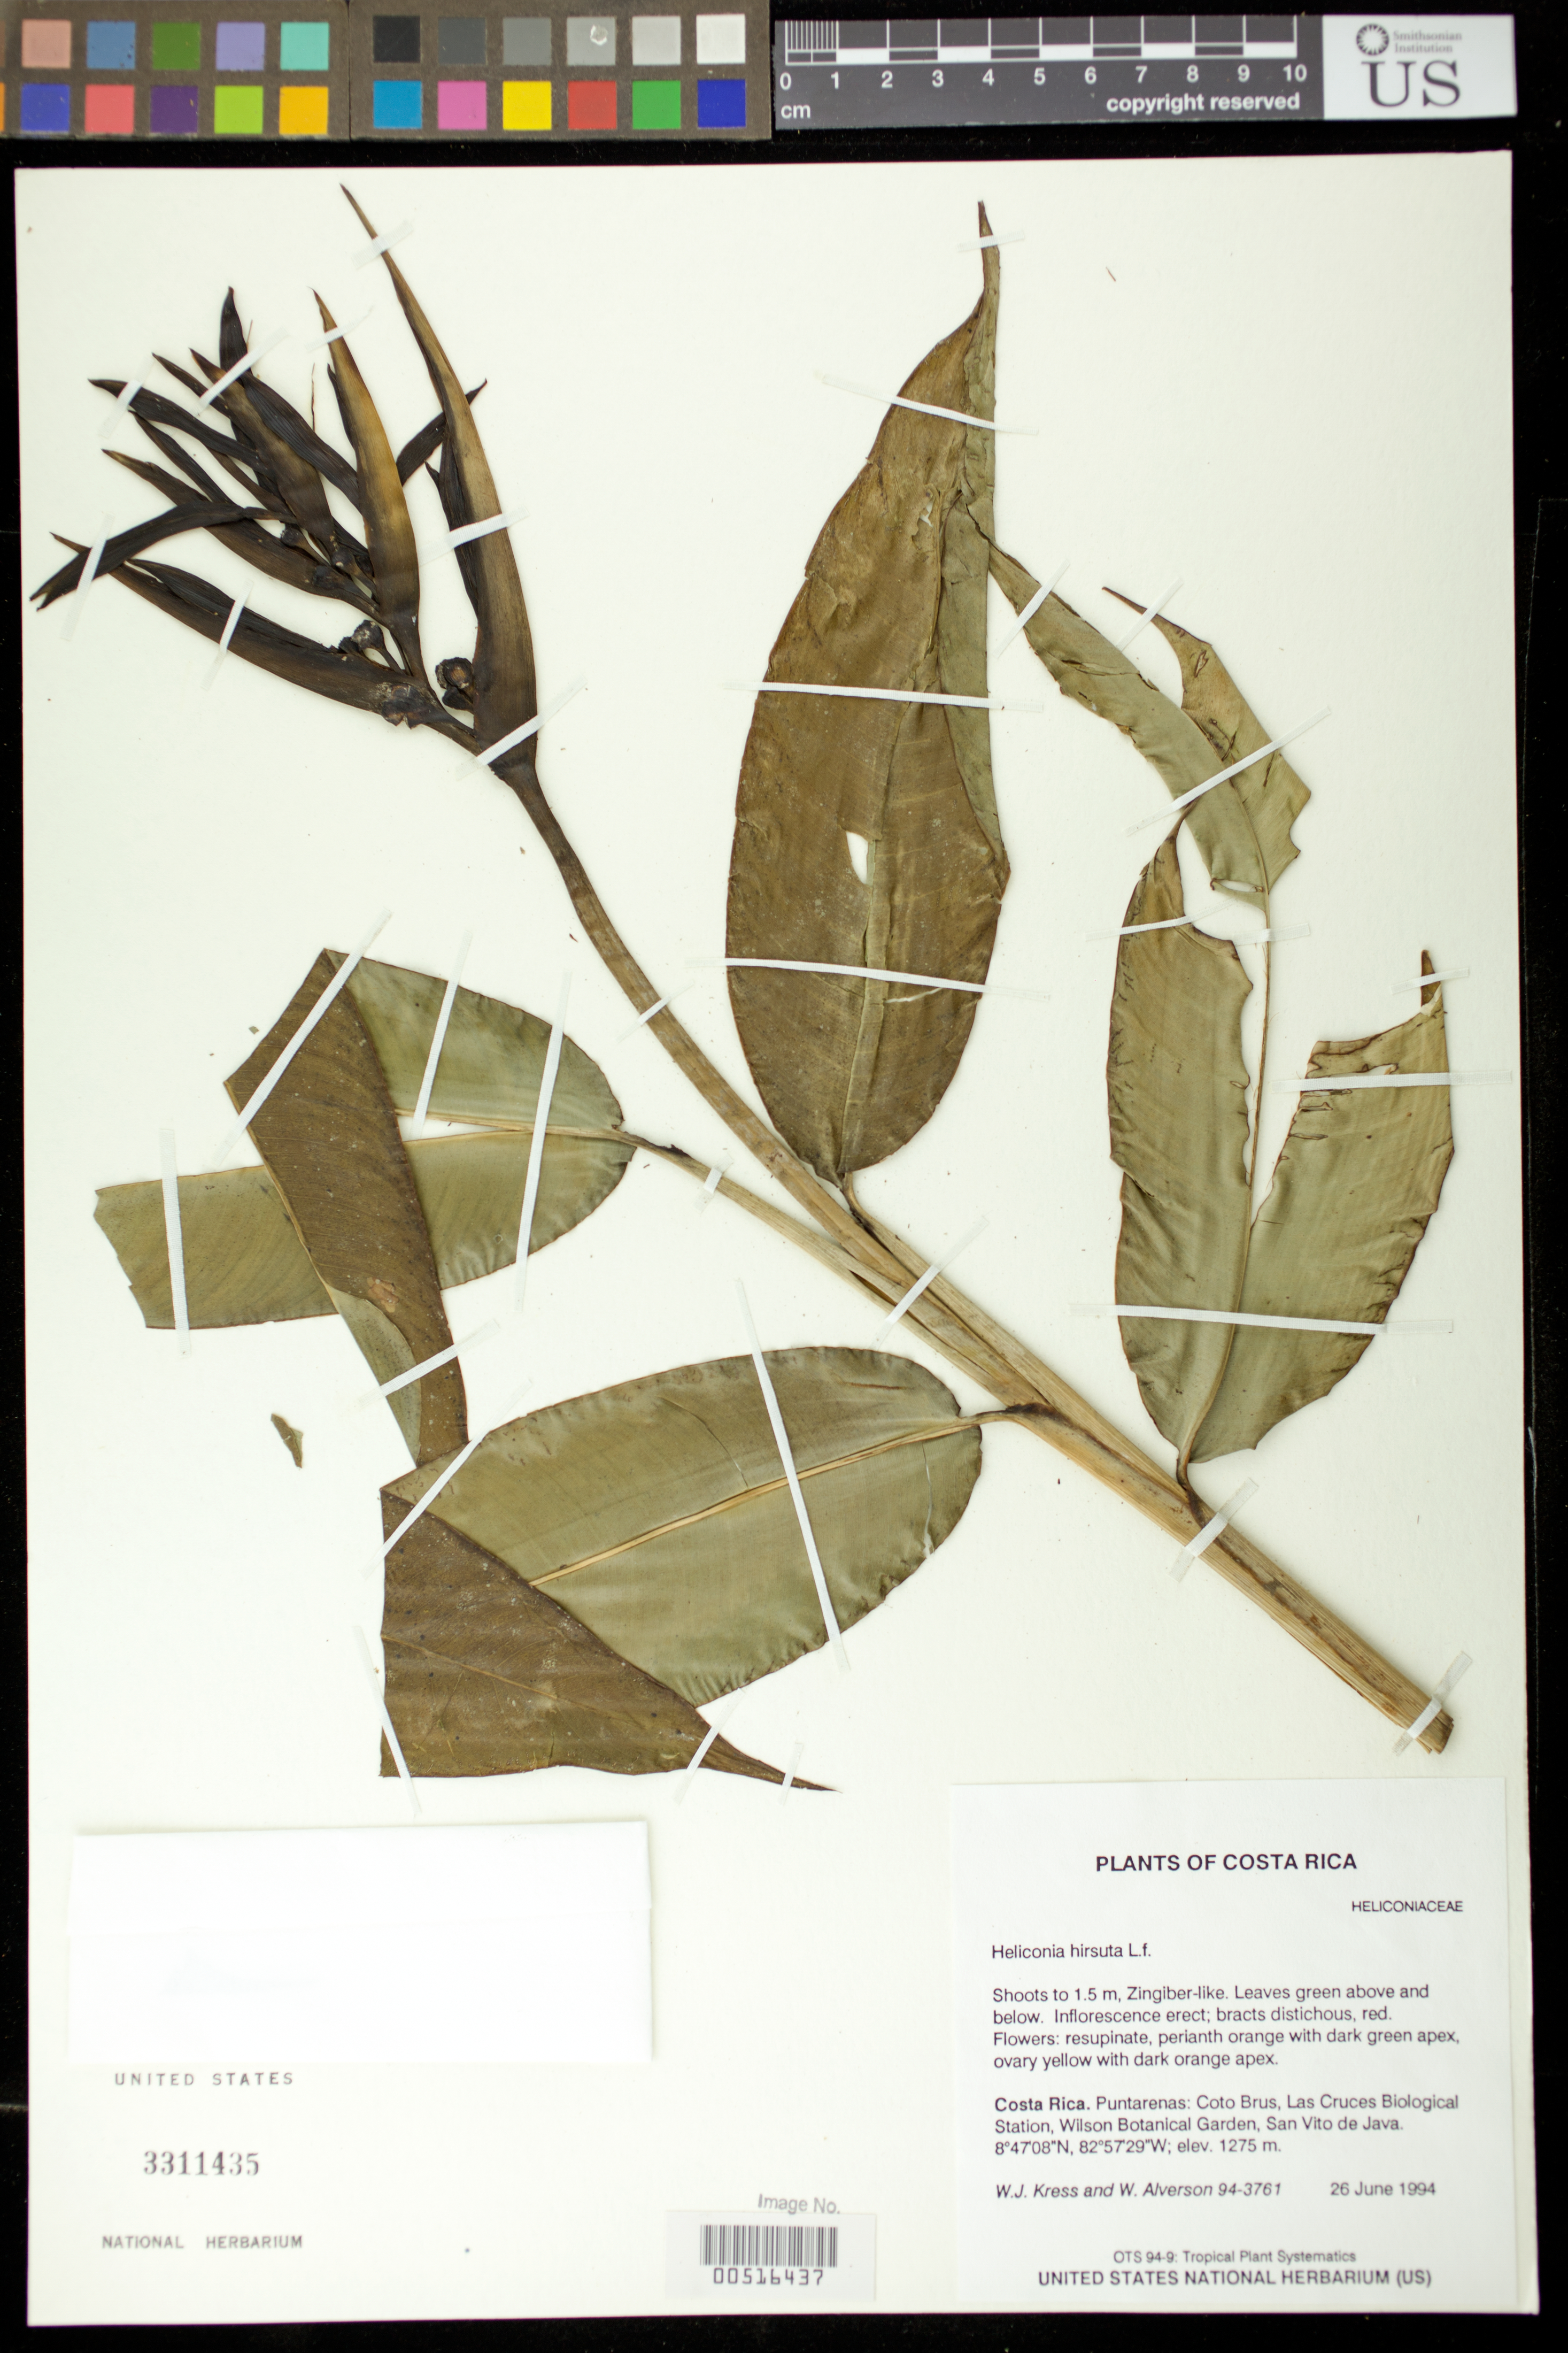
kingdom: Plantae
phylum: Tracheophyta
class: Liliopsida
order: Zingiberales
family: Heliconiaceae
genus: Heliconia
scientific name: Heliconia hirsuta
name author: L. f.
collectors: W. J. Kress & W. S. Alverson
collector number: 94-3761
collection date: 1994-06-26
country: Costa Rica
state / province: Puntarenas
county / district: Coto Brus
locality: Las Cruces Biolots gical Station, Wilson Botanical Garden, San Vito de Java.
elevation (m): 1275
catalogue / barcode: US 3311435